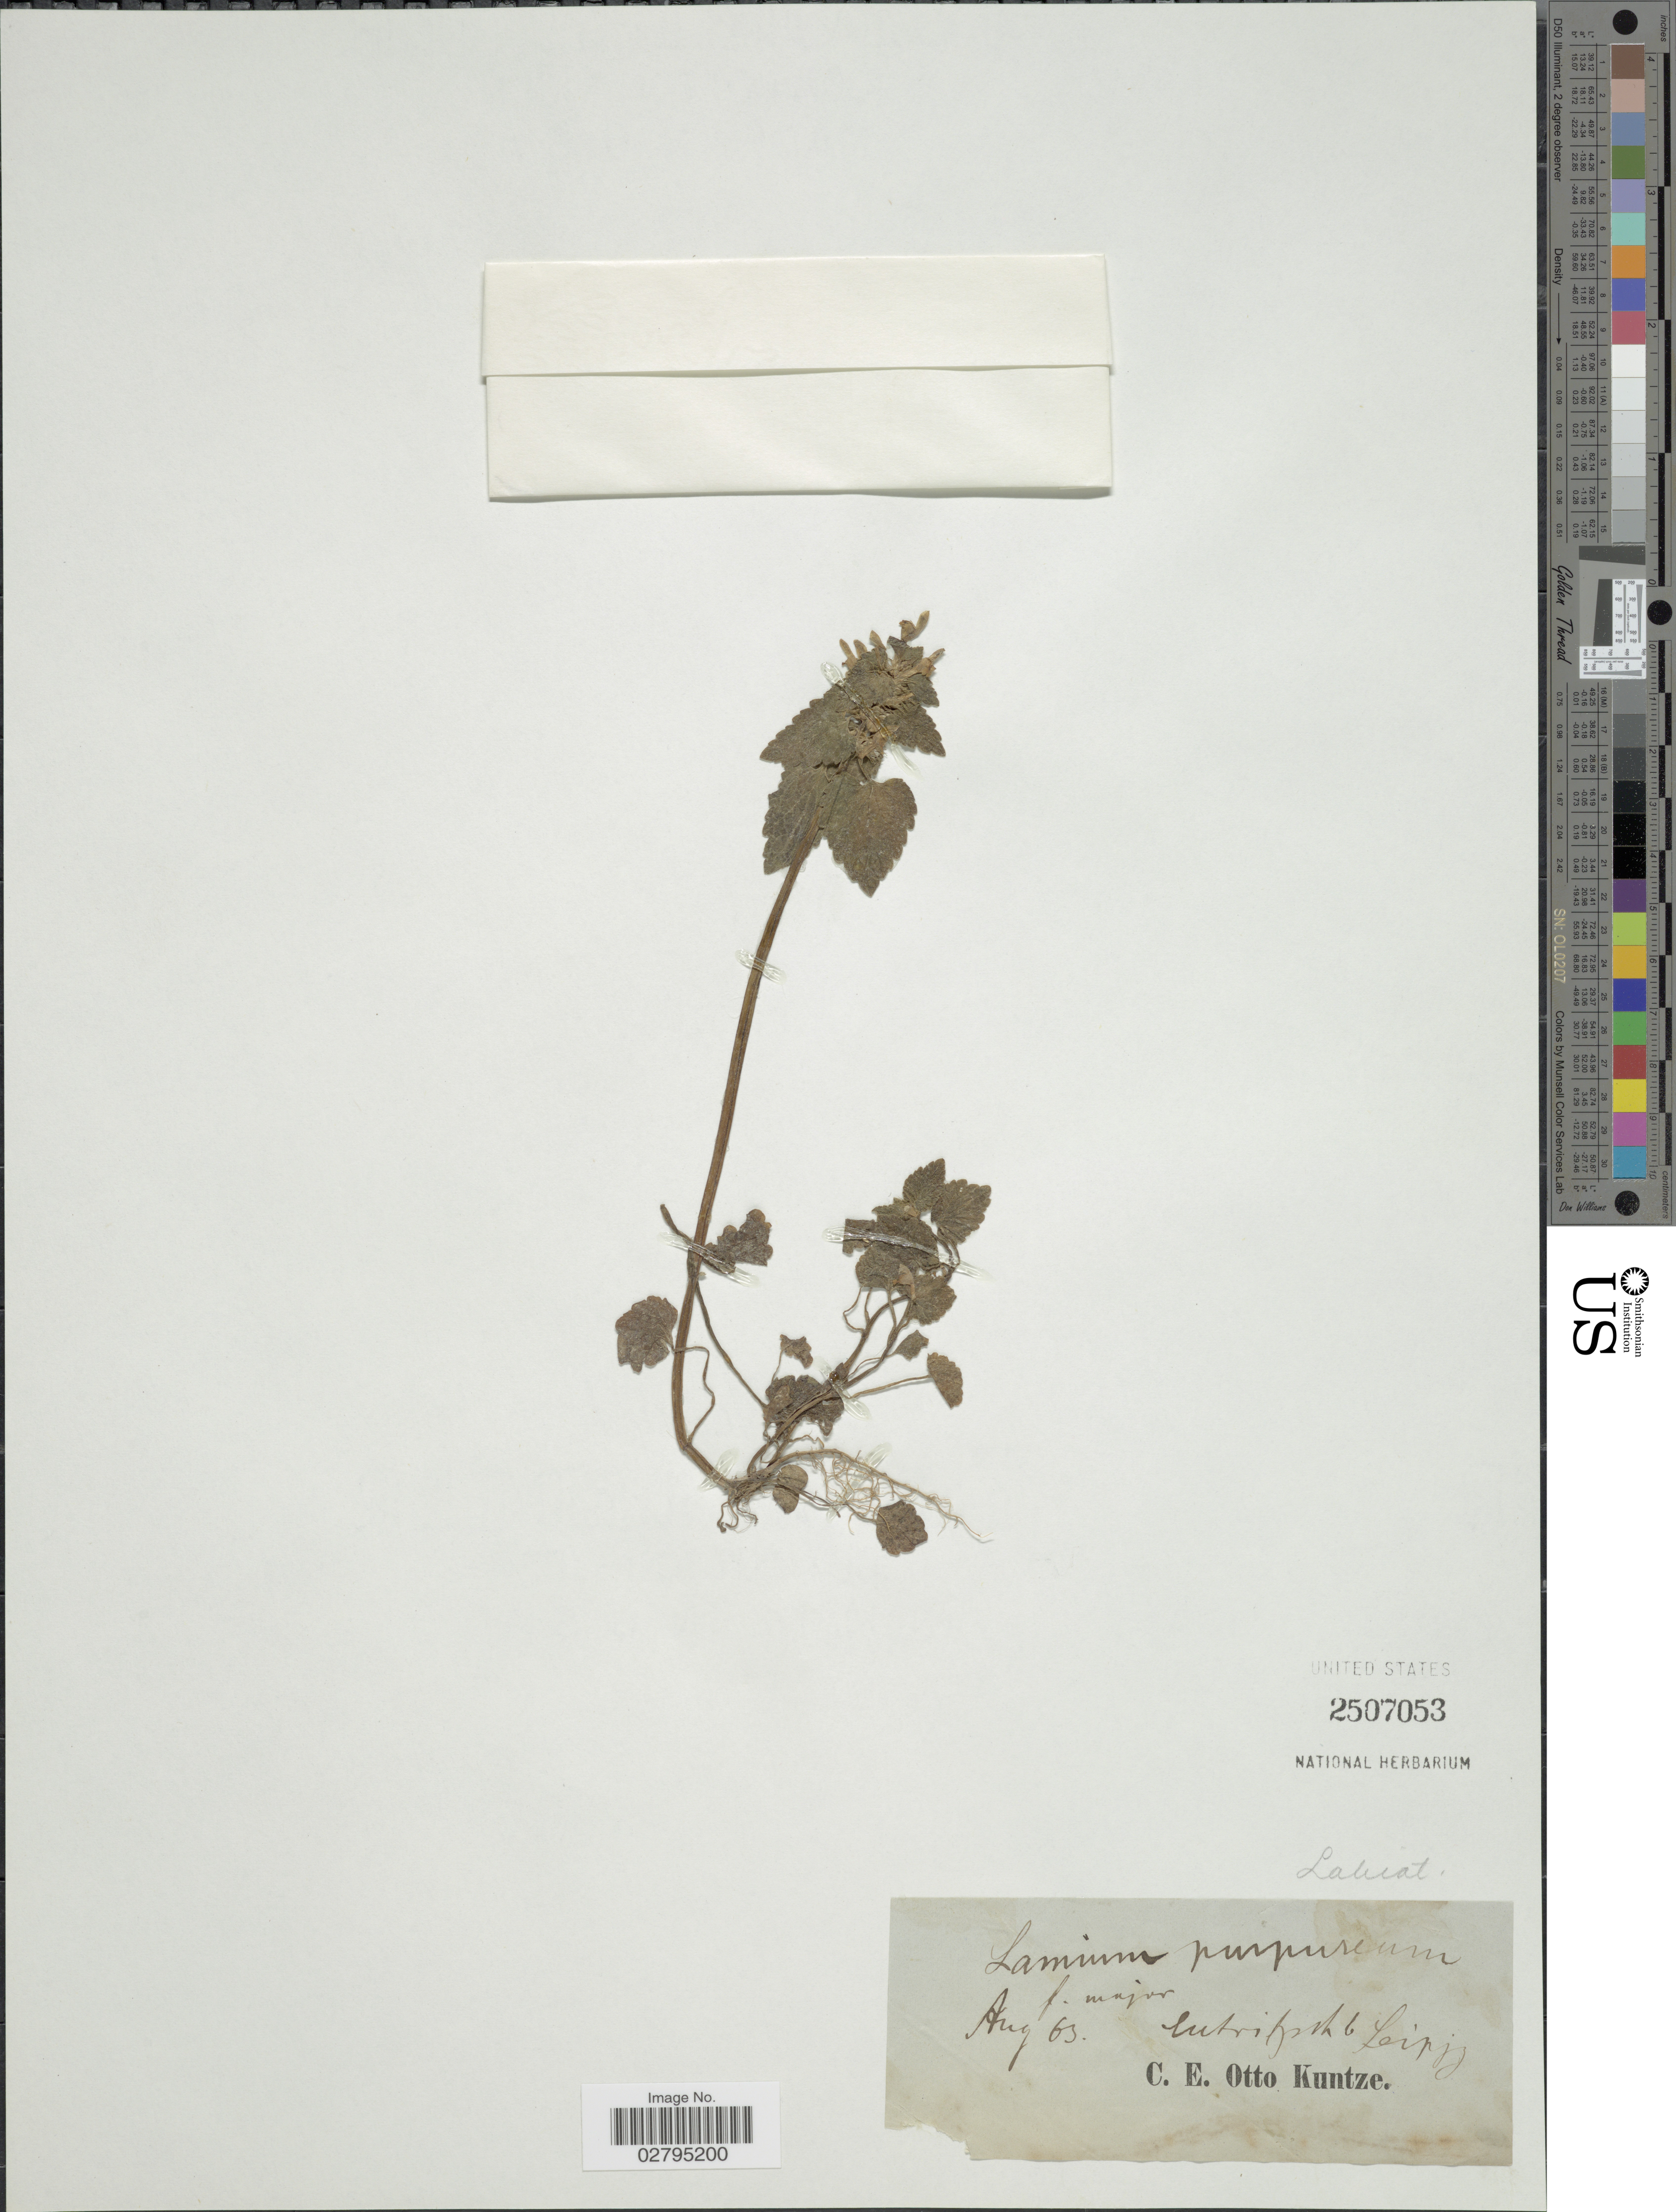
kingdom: Plantae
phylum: Tracheophyta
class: Magnoliopsida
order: Lamiales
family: Lamiaceae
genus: Lamium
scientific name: Lamium purpureum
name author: L.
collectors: C.E.O. Kuntze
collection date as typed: Transcribed d/m/y: /8/63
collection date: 1863-08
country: Germany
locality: Lutrifsch b Leipjz.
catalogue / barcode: US 2507053